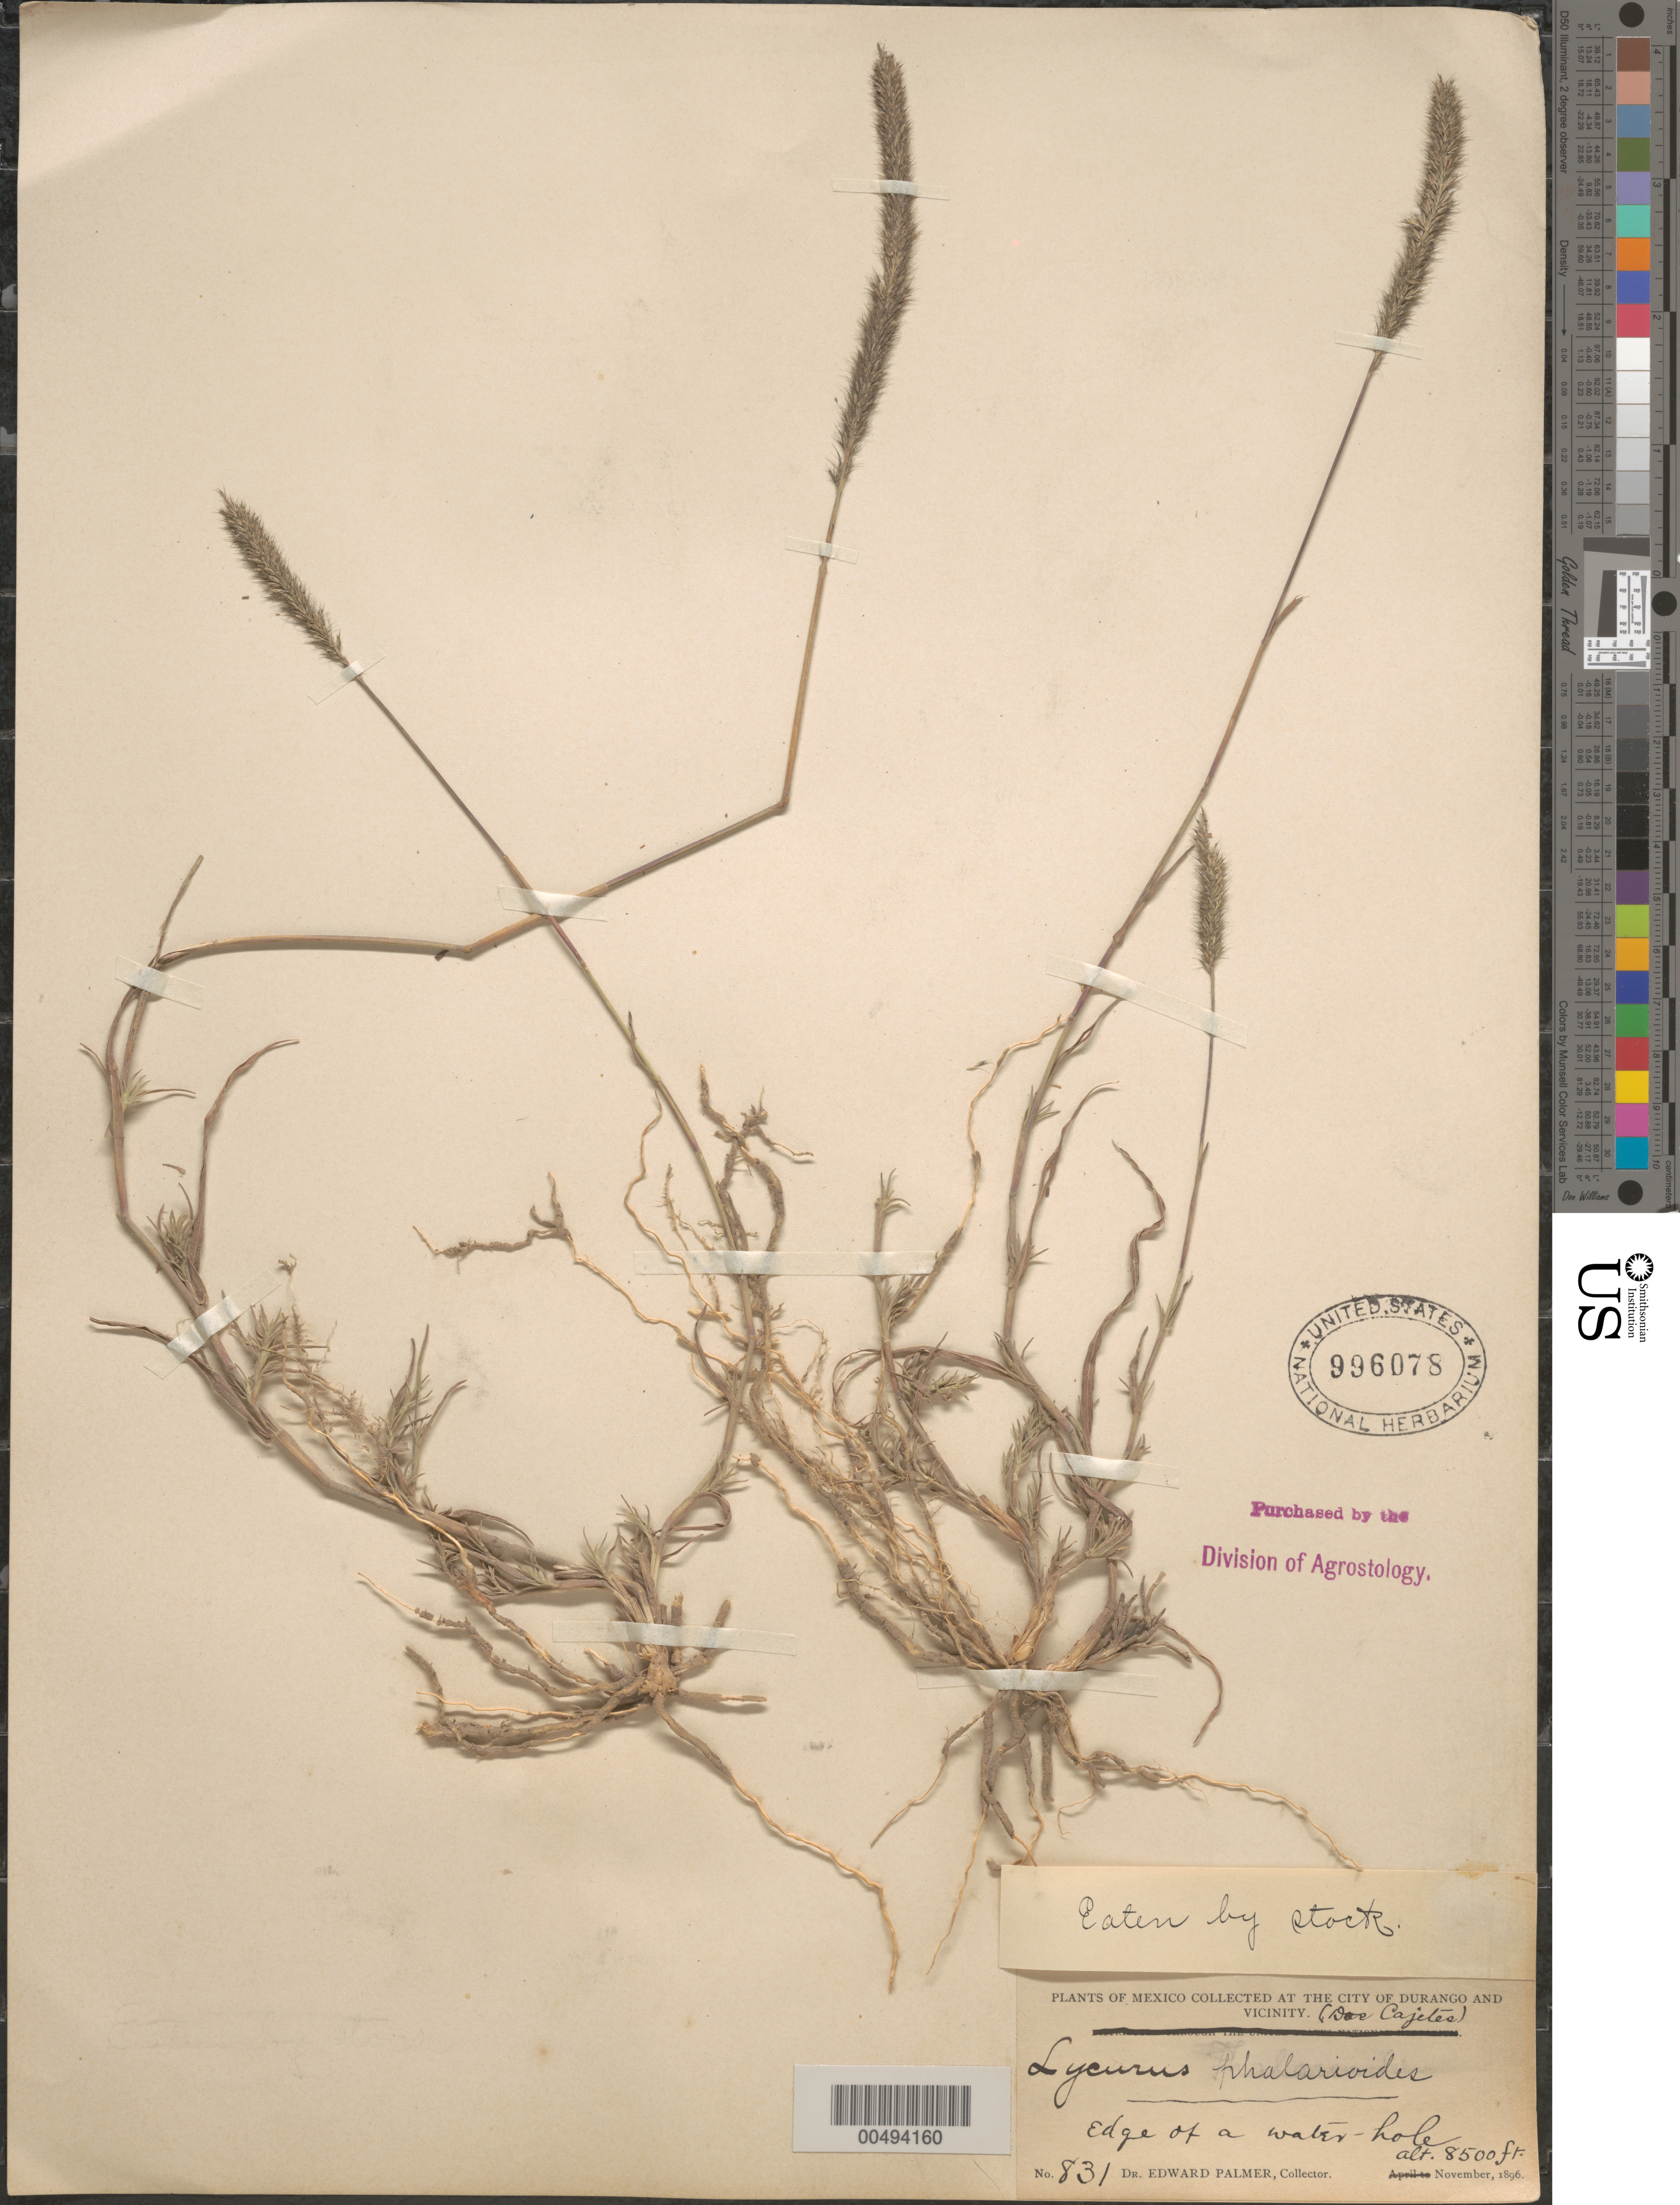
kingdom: Plantae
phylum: Tracheophyta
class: Liliopsida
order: Poales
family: Poaceae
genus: Lycurus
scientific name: Lycurus phleoides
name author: Kunth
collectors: E. Palmer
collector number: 831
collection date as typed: Nov 1896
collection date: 1896-11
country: Mexico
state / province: Durango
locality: At the city of Durango & vicinity, Dos Cajetes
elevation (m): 2591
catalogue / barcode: US 996078